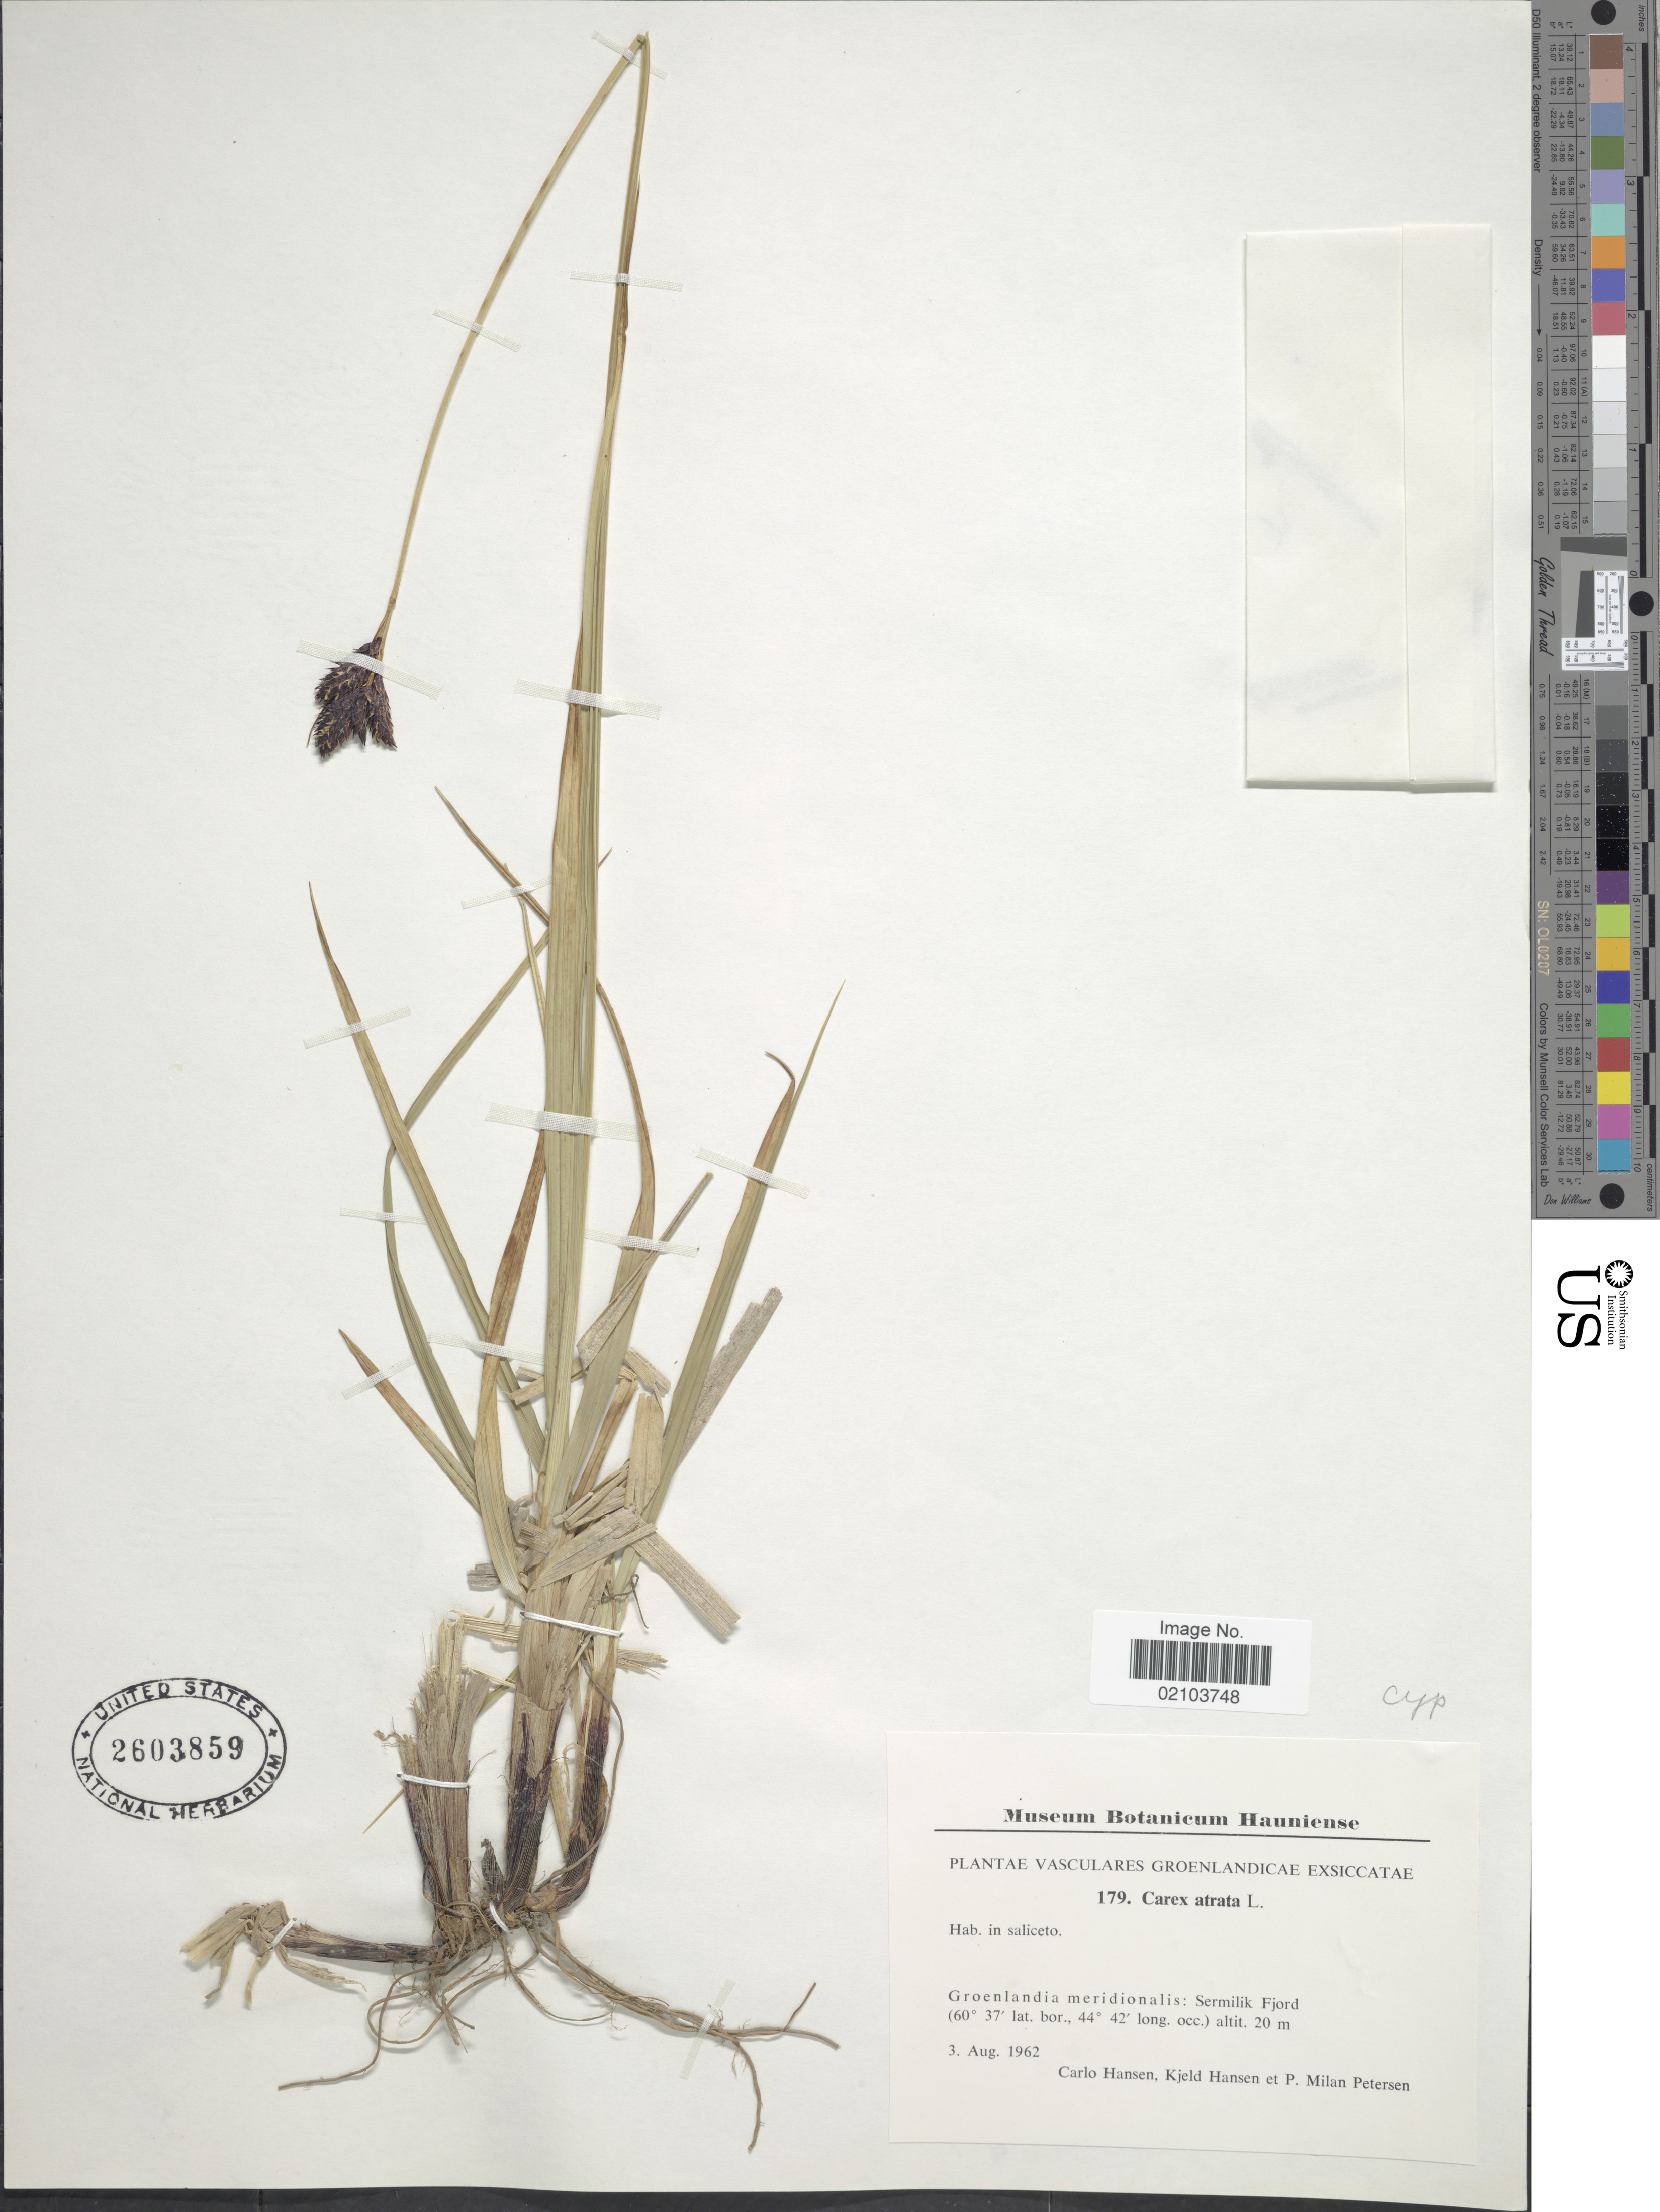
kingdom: Plantae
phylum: Tracheophyta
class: Liliopsida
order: Poales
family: Cyperaceae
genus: Carex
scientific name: Carex atrata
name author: L.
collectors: C. Hansen, K. Hansen & P. Petersen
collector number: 179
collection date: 1962-08-03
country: Greenland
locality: Groenlandia meridionalis: Sermilik Fjord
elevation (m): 20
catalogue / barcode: US 2603859